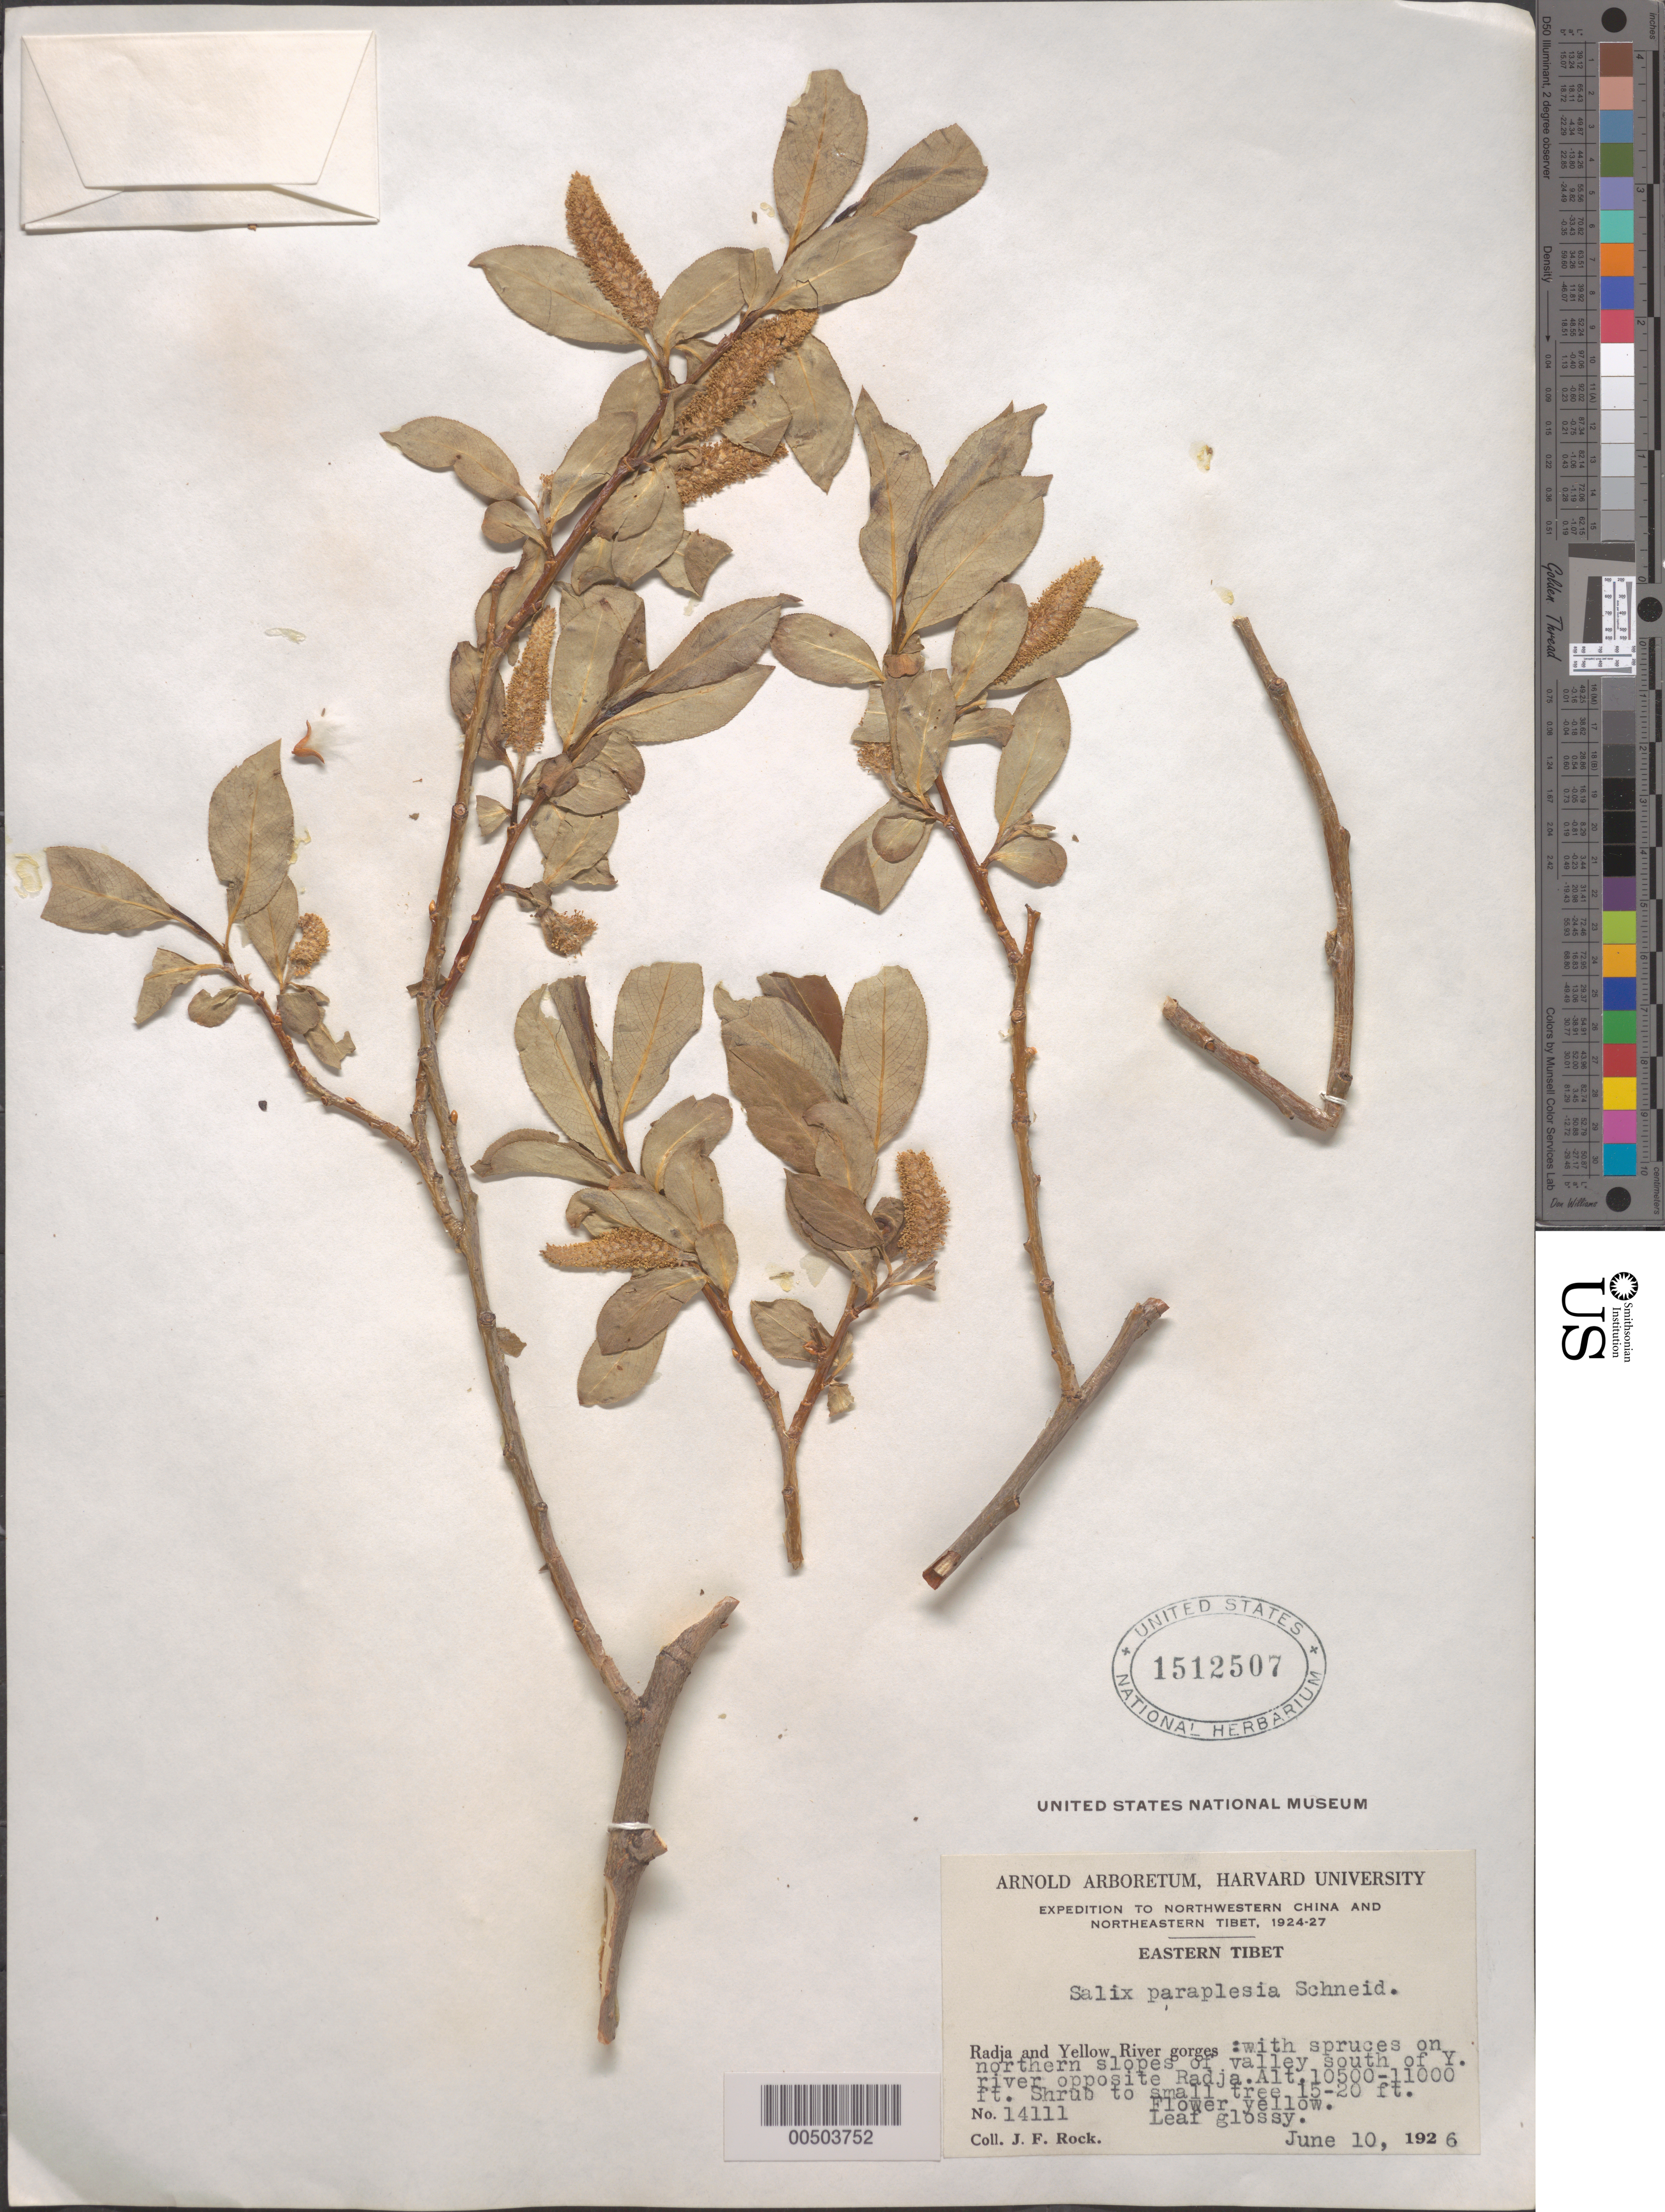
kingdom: Plantae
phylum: Tracheophyta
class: Magnoliopsida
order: Malpighiales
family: Salicaceae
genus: Salix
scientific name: Salix paraplesia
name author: C.K. Schneid.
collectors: J. F. Rock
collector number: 14111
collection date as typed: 10 Jun 1926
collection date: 1926-06-10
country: China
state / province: Xizang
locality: Radja and Yellow River gorges: with spruces on northern slopes of valley south of Y. river opposite Radja.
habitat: Small tree 15-20 ft. Flower yellow. Leaf glossy.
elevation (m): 3200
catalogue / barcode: US 1512507